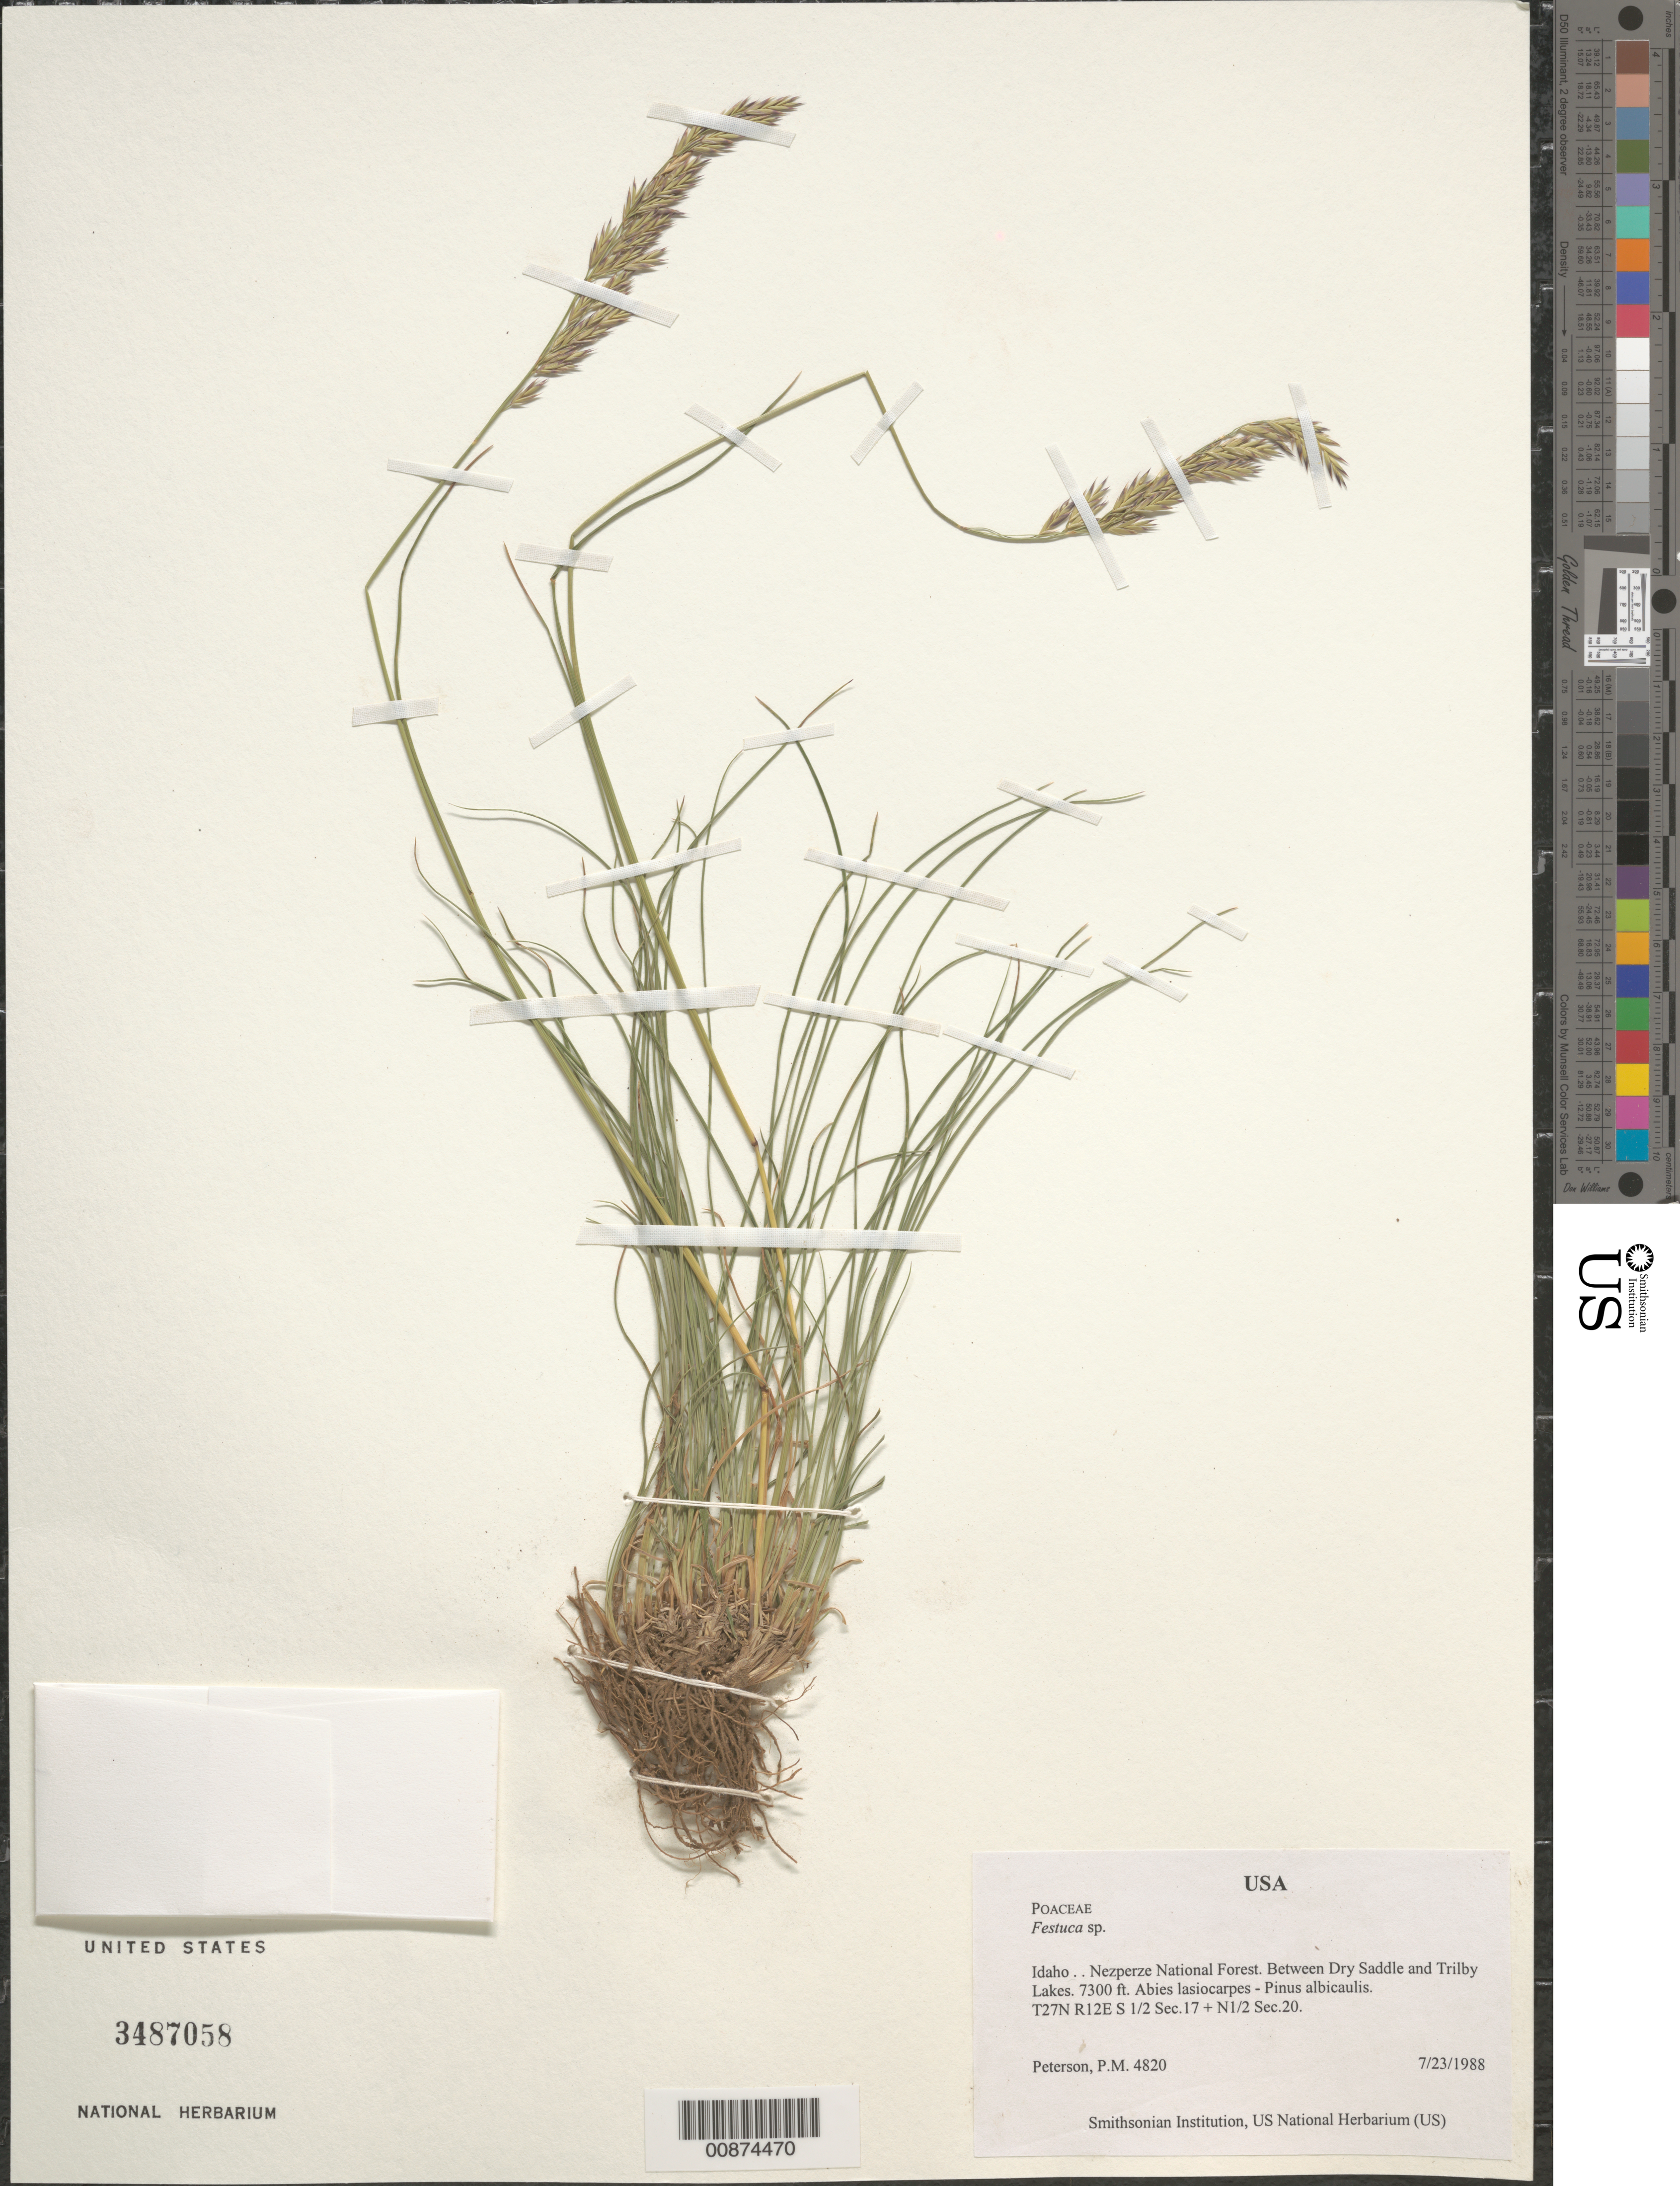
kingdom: Plantae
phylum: Tracheophyta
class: Liliopsida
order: Poales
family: Poaceae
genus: Festuca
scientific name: Festuca sp.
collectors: P. M. Peterson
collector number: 04820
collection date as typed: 23 Jul 1988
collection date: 1988-07-23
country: United States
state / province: Idaho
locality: Nezperze National Forest. Between Dry Saddle and Trilby Lakes.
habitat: Abies lasiocarpes - Pinus albicaulis.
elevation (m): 7300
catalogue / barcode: US 3487058